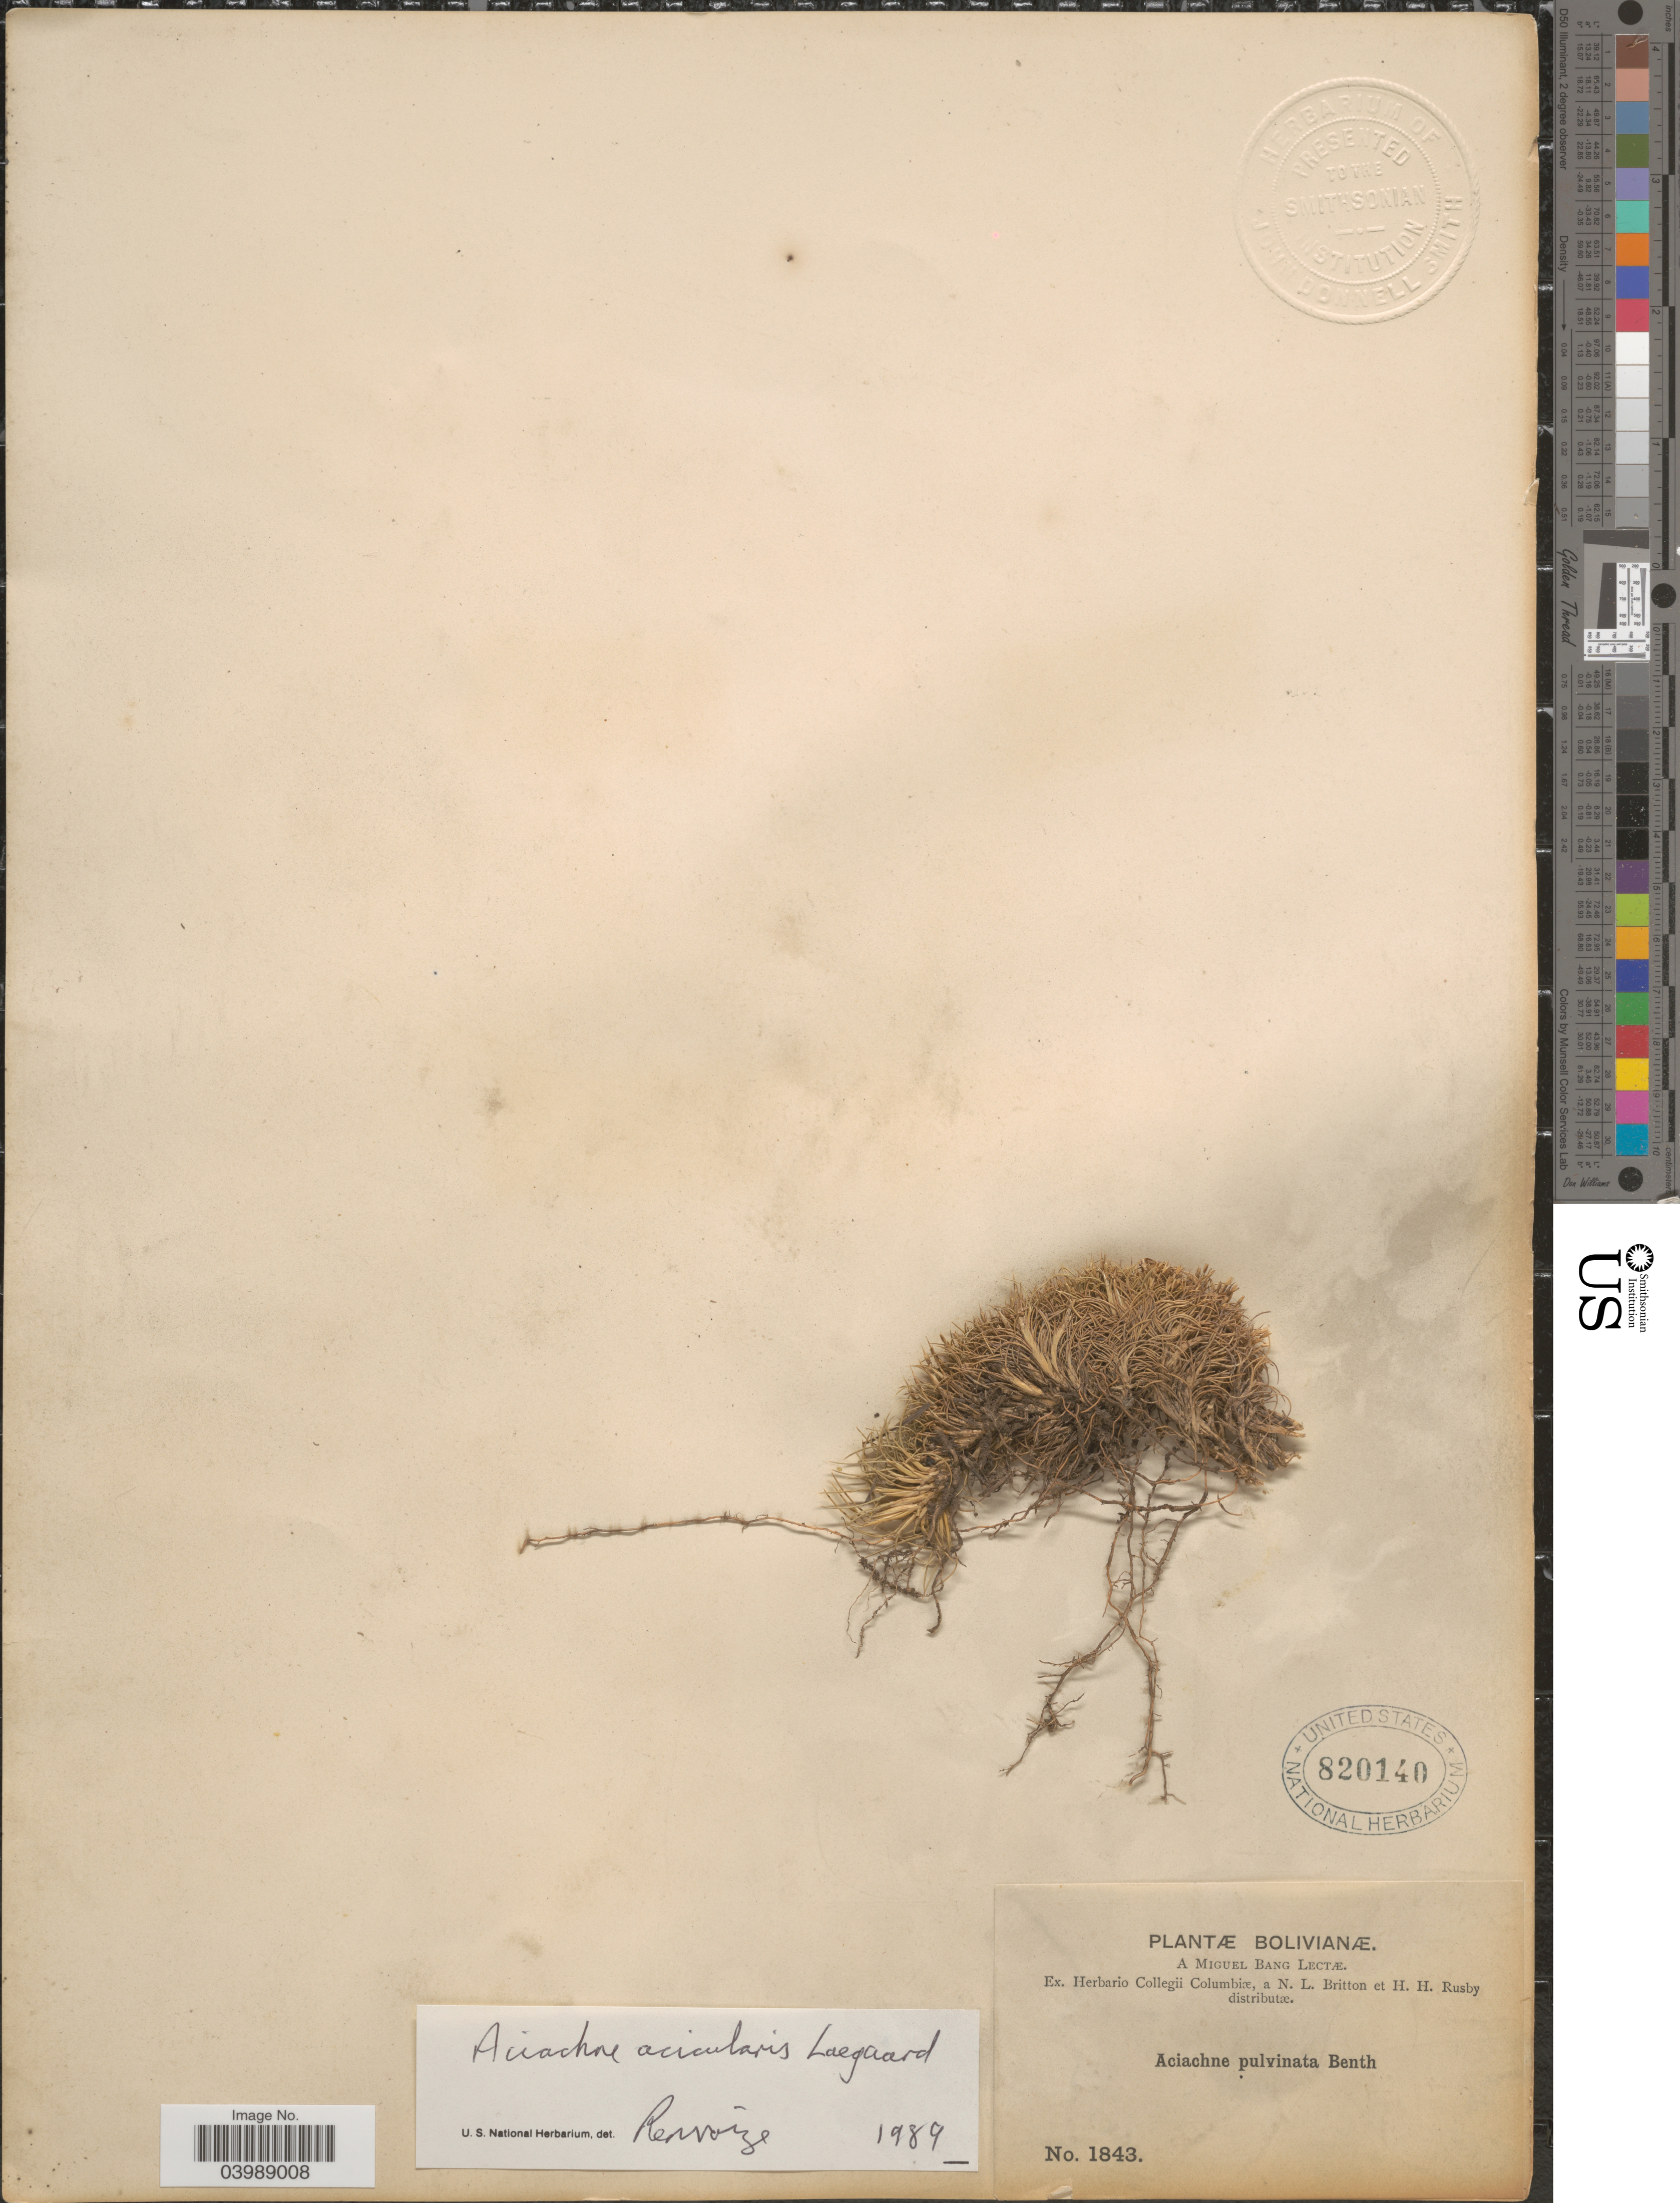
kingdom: Plantae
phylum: Tracheophyta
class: Liliopsida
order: Poales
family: Poaceae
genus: Aciachne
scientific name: Aciachne acicularis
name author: Lægaard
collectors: M. Bang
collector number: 1843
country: Bolivia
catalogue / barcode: US 820140